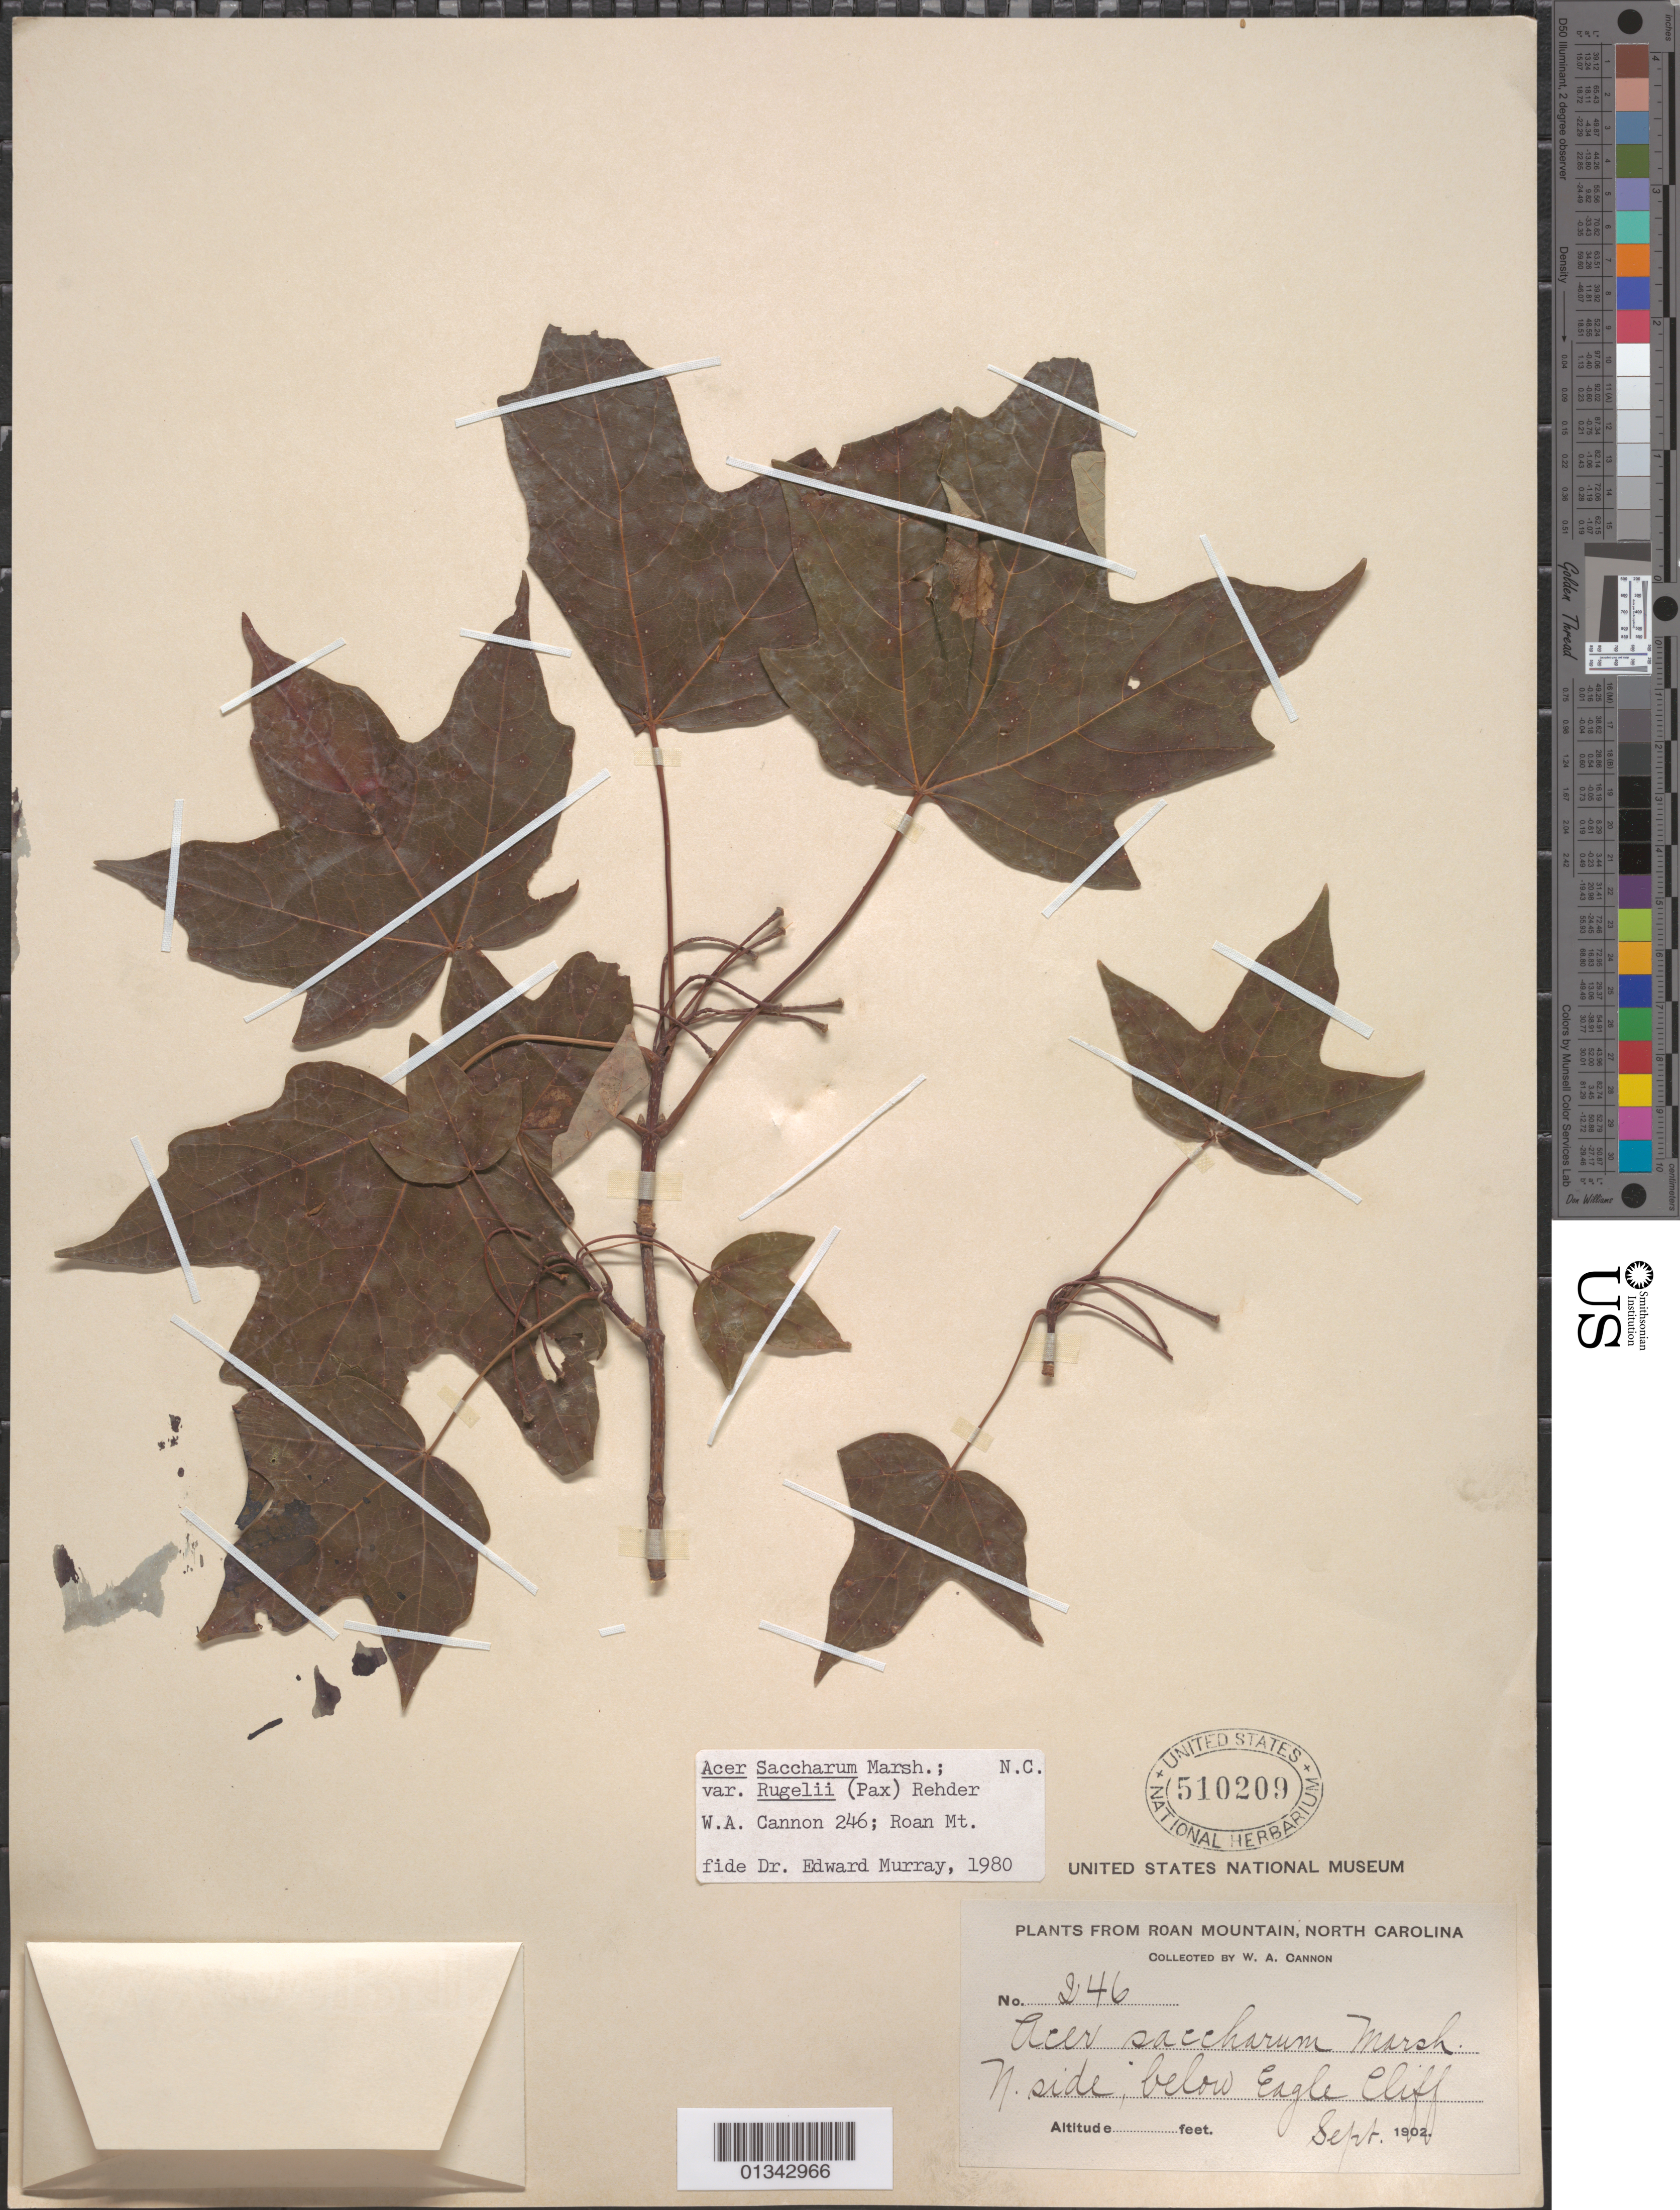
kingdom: Plantae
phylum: Tracheophyta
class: Magnoliopsida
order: Sapindales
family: Sapindaceae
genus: Acer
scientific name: Acer saccharum var. rugelii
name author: (Pax) Rehder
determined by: Murray, Edward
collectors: W. Cannon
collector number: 246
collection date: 1902-09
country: United States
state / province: North Carolina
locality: Roan Mountain, N side below Eagle Cliff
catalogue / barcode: US 510209